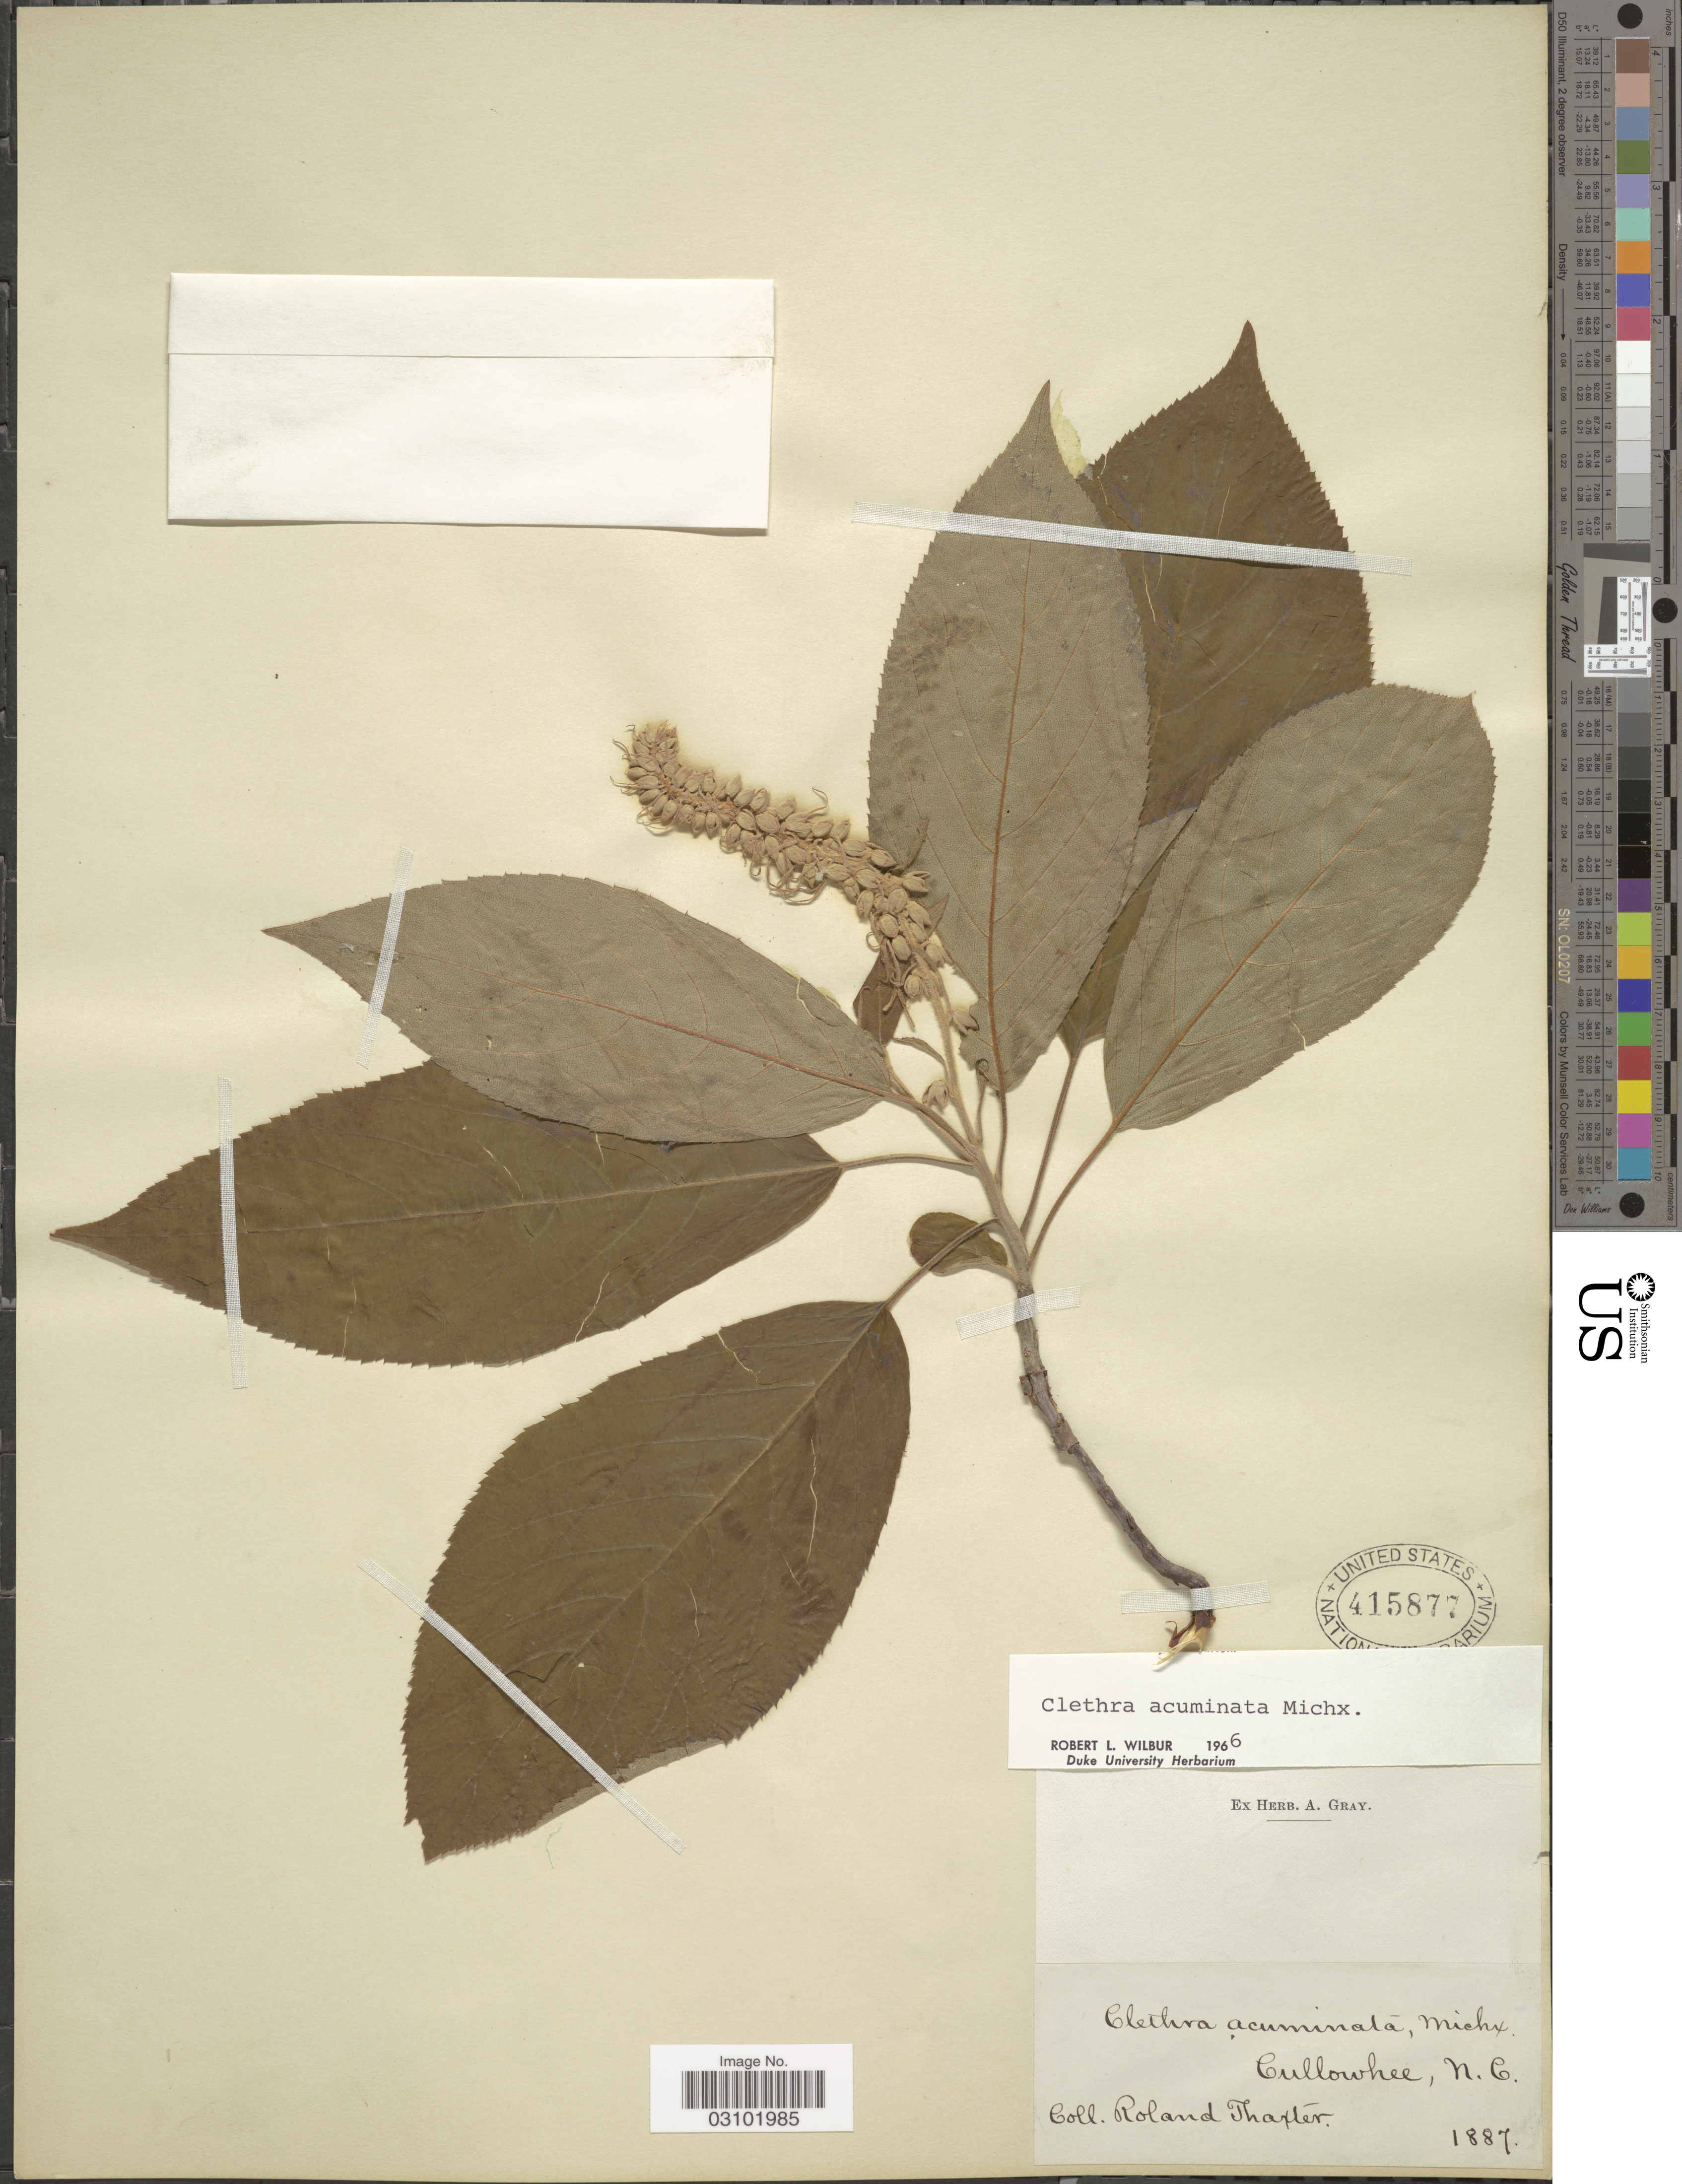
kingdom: Plantae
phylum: Tracheophyta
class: Magnoliopsida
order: Ericales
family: Clethraceae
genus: Clethra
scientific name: Clethra acuminata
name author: Michx.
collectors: R. Thaxter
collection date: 1887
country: United States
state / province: North Carolina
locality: Cullowhee.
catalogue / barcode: US 415877